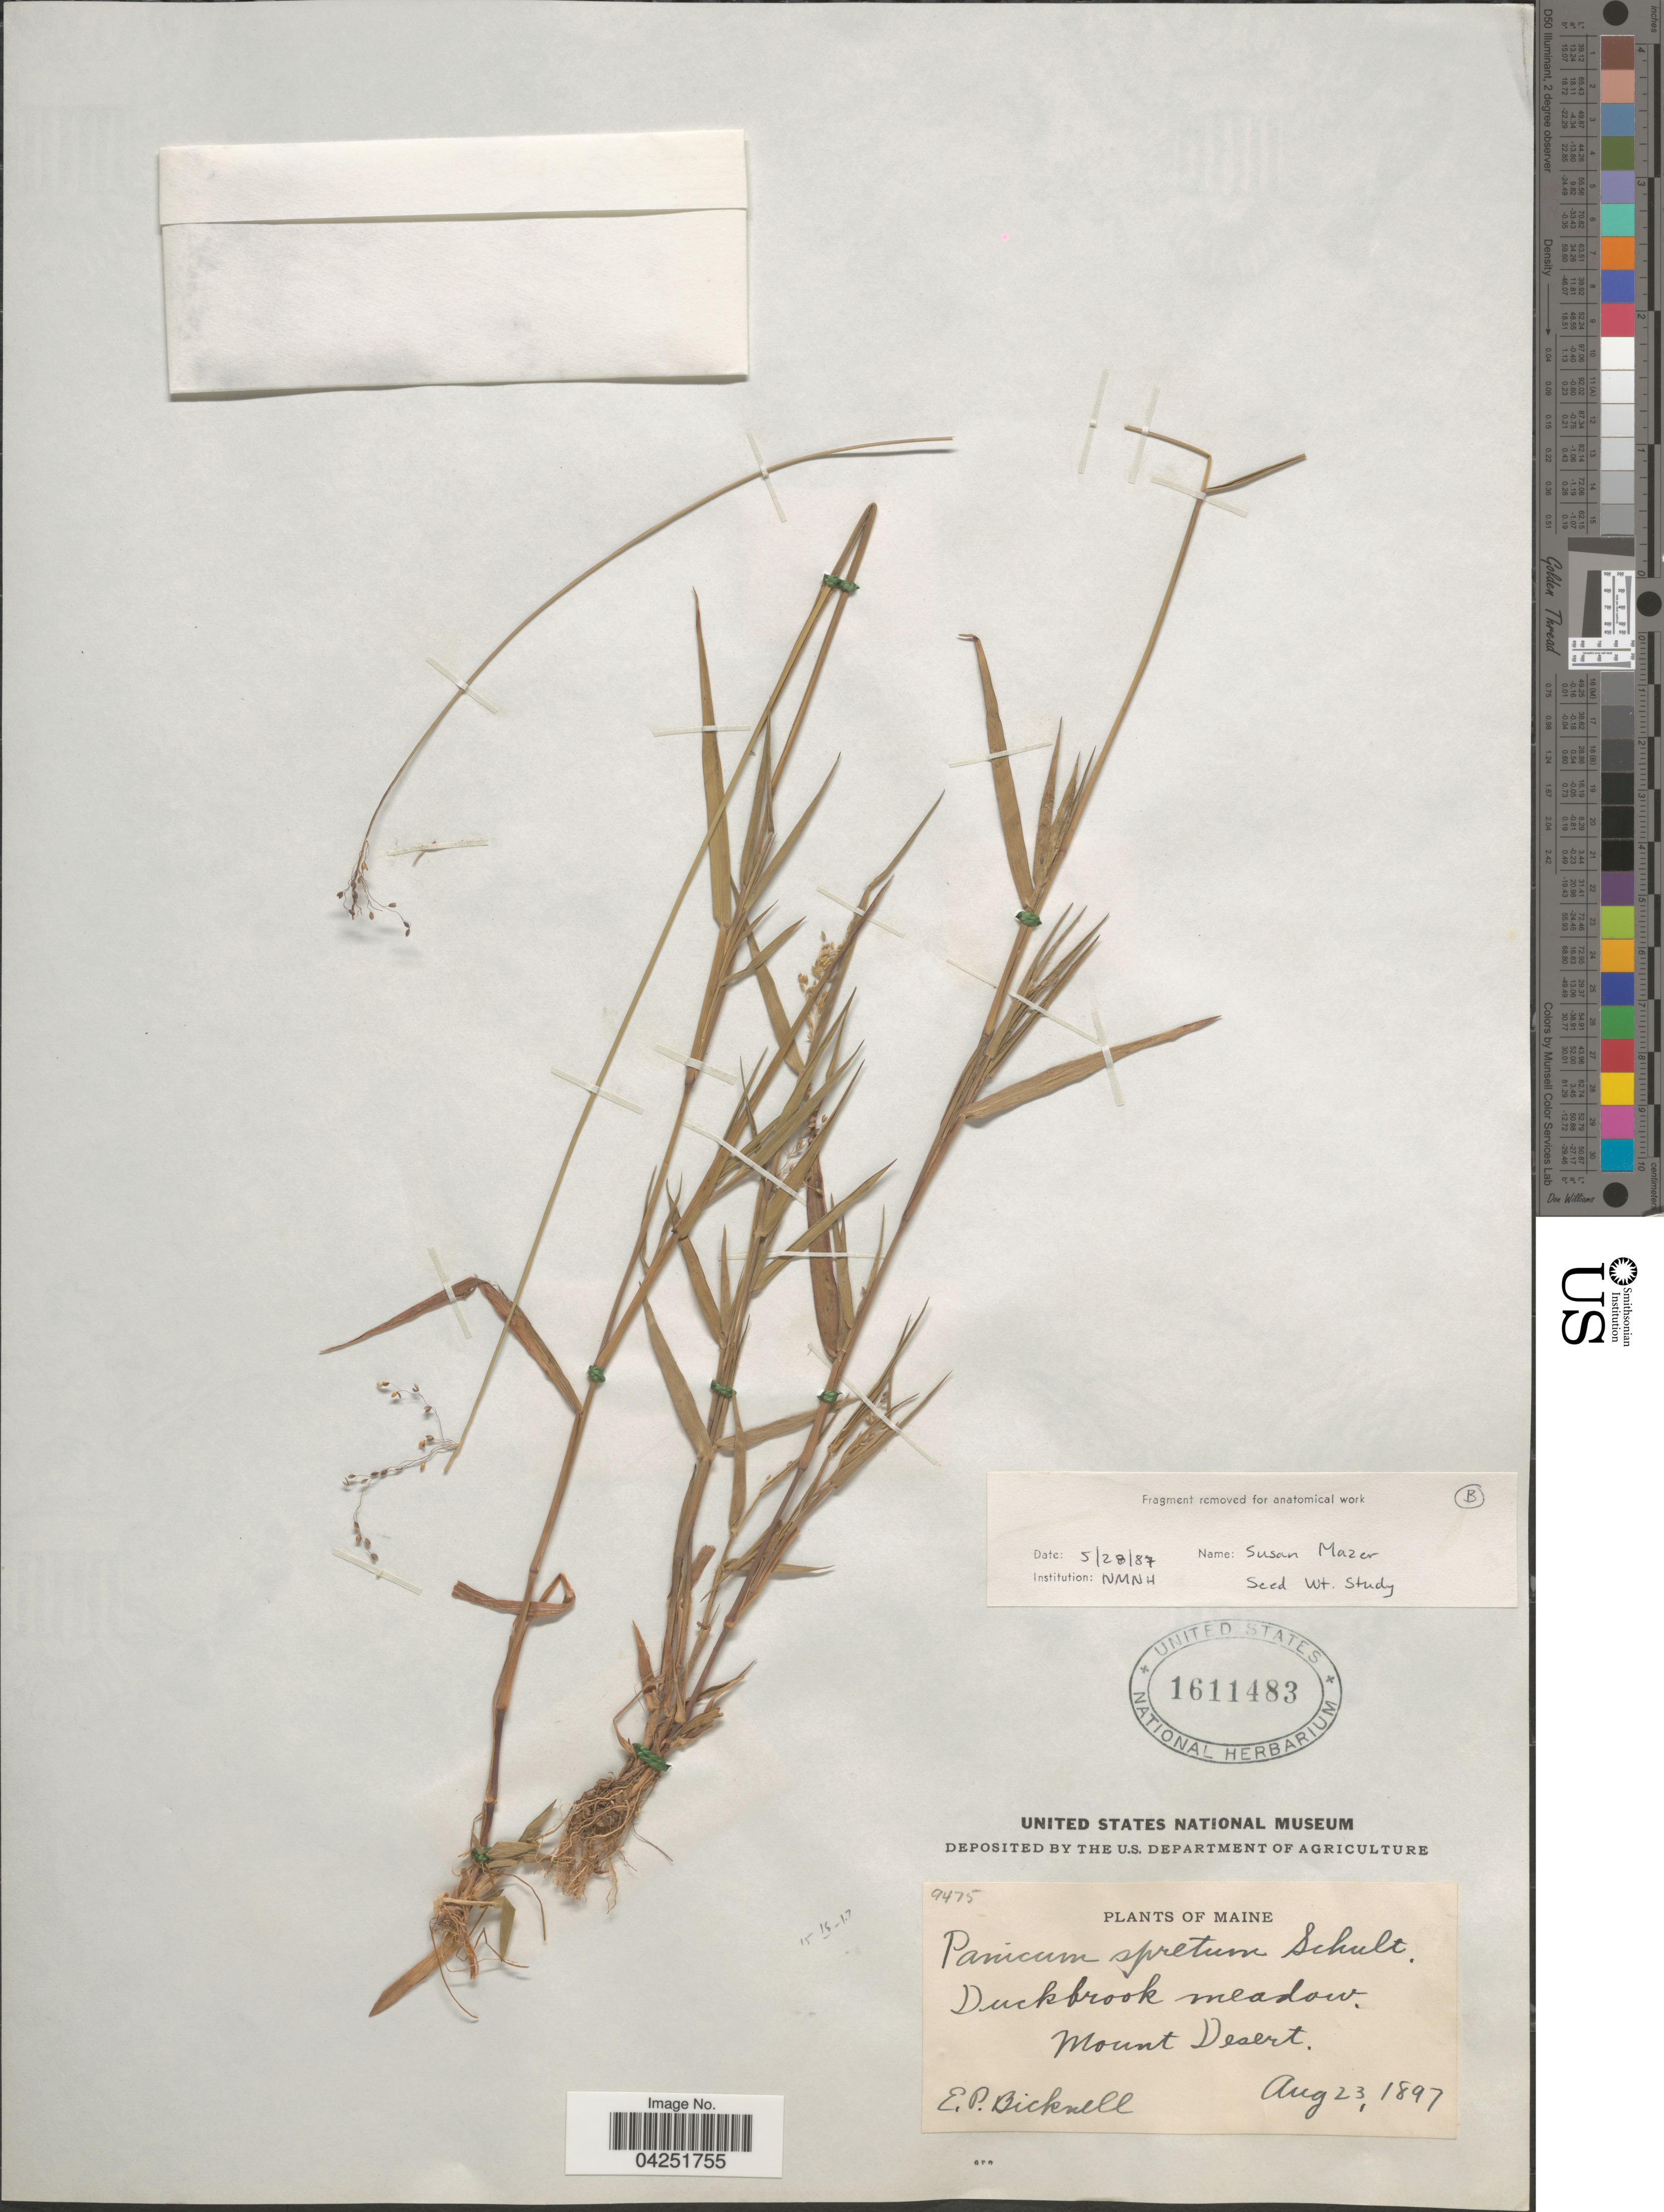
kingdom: Plantae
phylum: Tracheophyta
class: Liliopsida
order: Poales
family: Poaceae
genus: Dichanthelium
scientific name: Dichanthelium acuminatum var. densiflorum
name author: (Rand & Redfield) Gould & C.A. Clark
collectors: E. P. Bicknell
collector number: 9475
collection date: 1897-08-23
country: United States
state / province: Maine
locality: Duckbrook meadow. Mount Desert.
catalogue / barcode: US 1611483